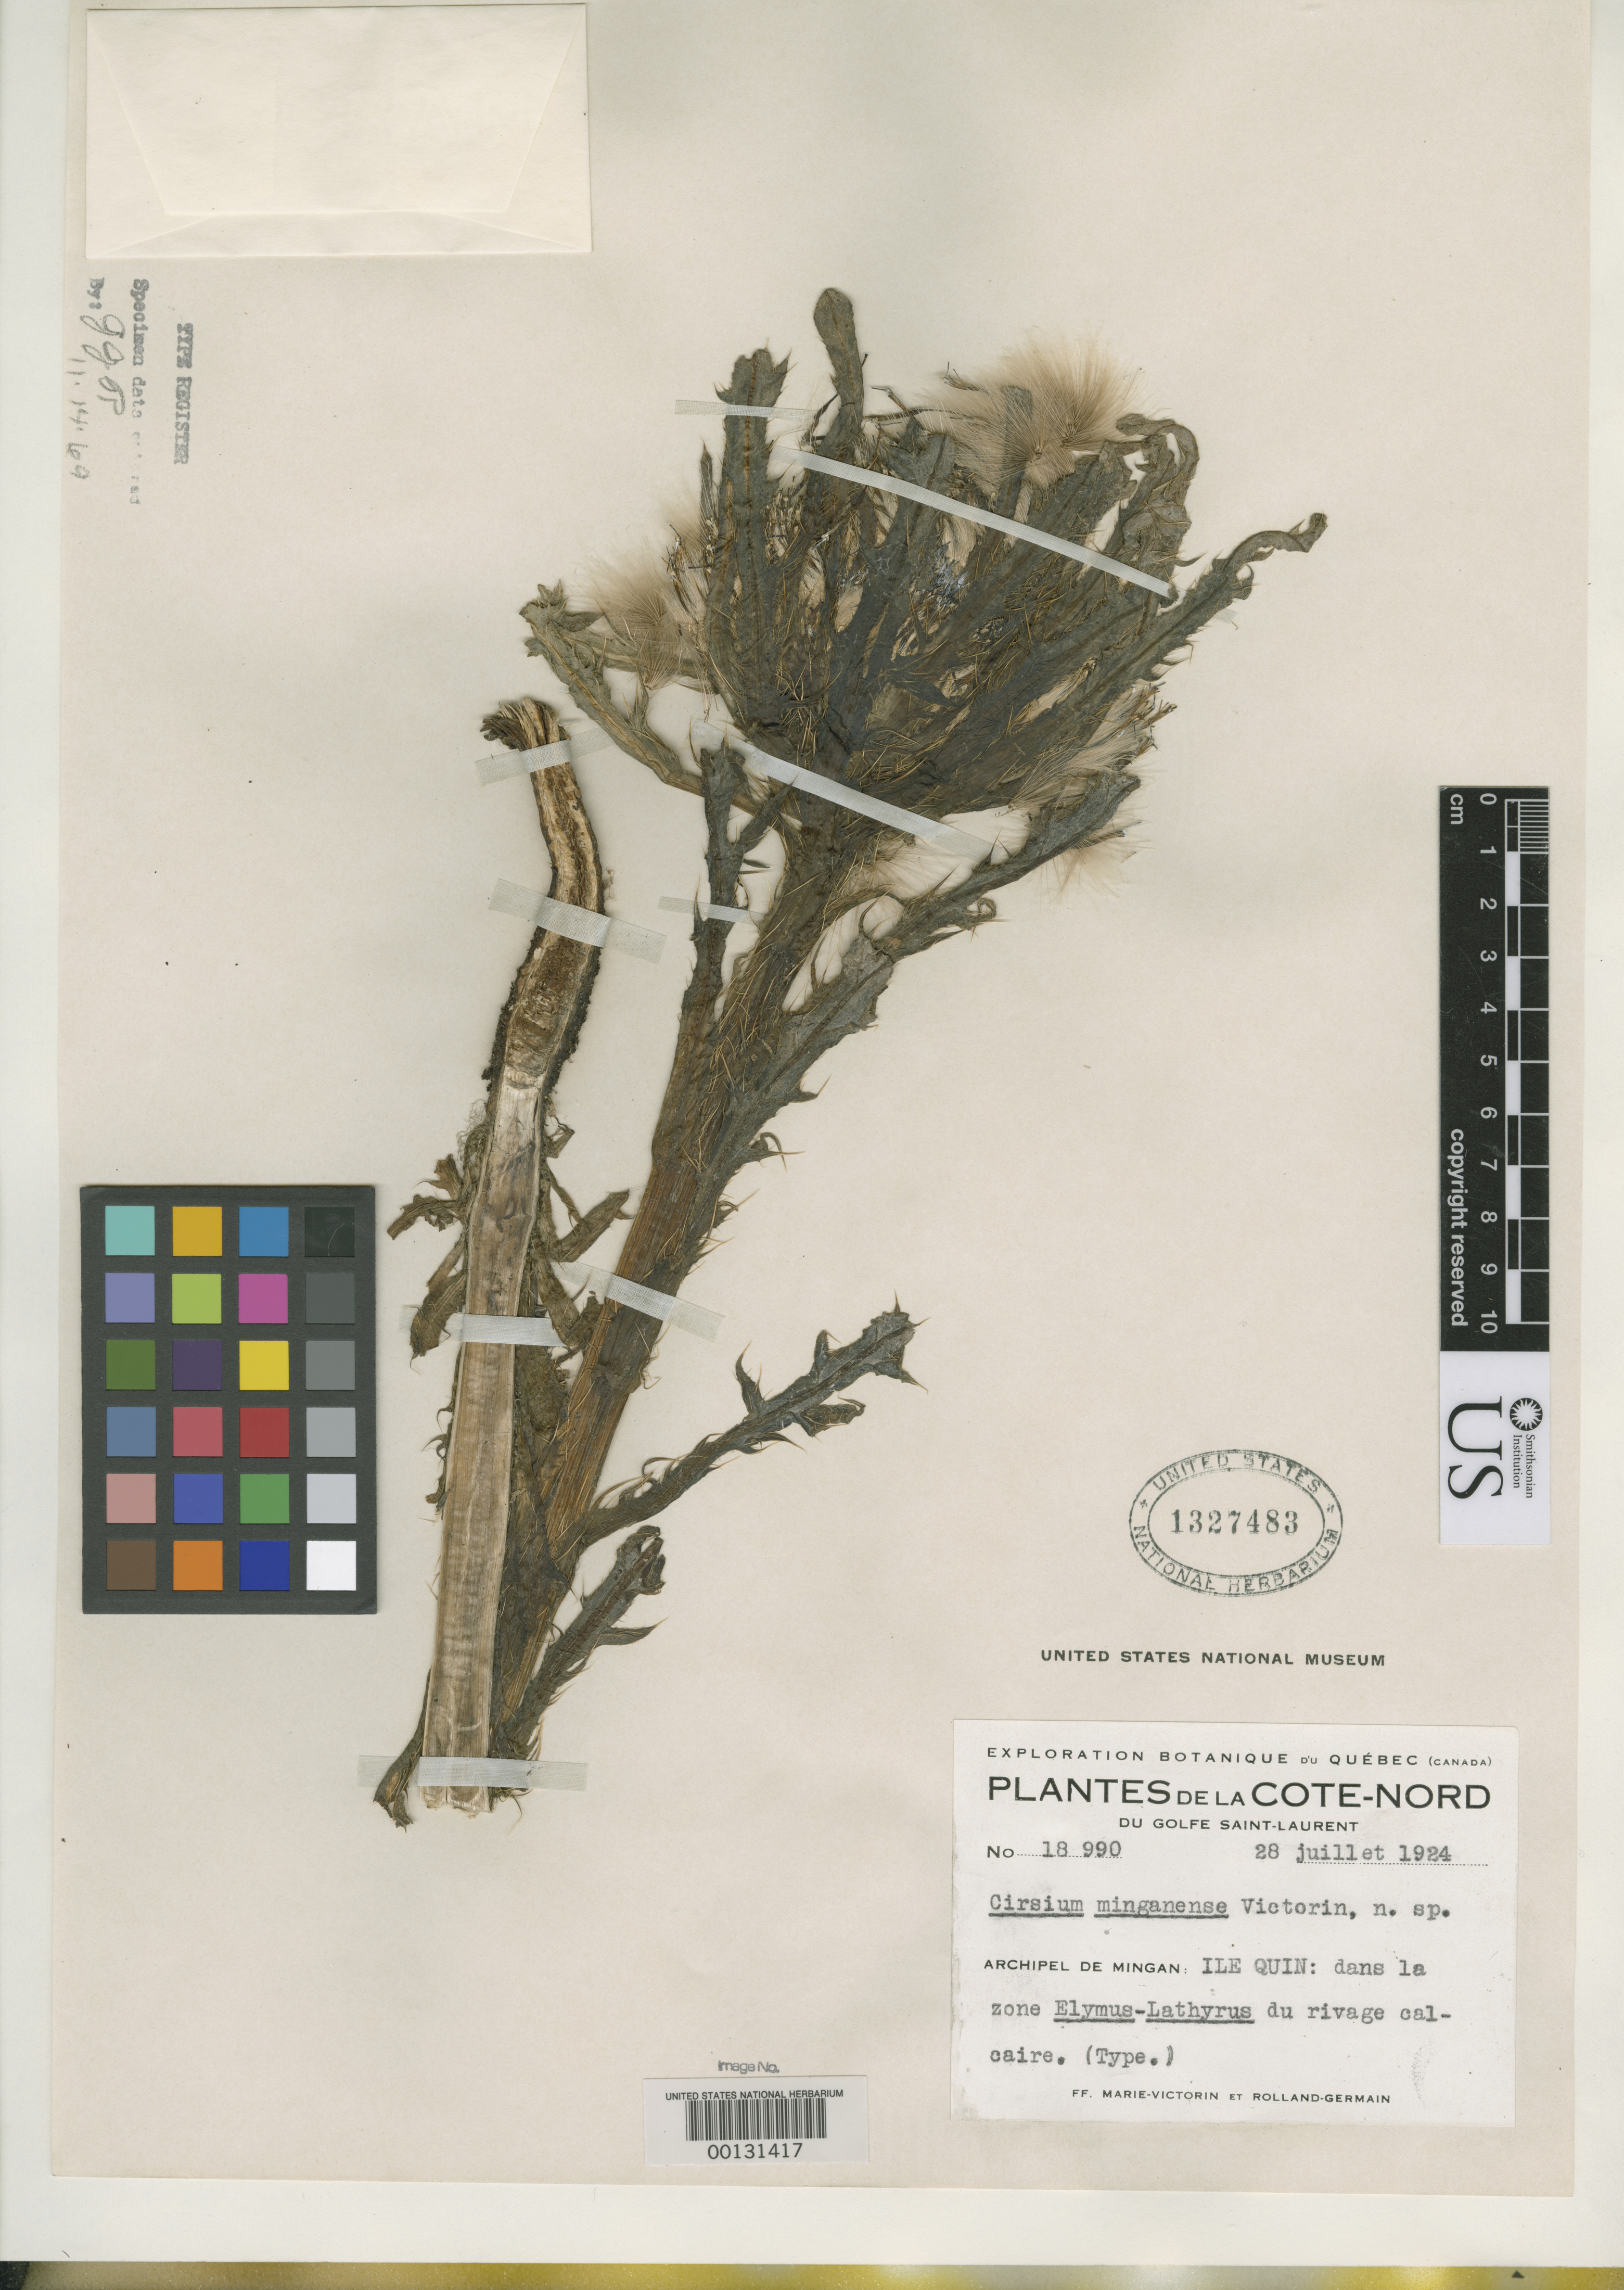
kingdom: Plantae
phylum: Tracheophyta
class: Magnoliopsida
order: Asterales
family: Asteraceae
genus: Cirsium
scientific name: Cirsium minganense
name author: Vict.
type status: Type Collection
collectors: Fr. Marie-Victorin & Rolland-Germain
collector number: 18990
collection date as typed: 20 Jul 1924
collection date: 1924-07-20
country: Canada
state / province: Quebec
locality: Gulf of St. Lawrence, Archipel de Mingan, Ile Quin, dans la zone. [Gulf of Saint Lawrence, Mingan Archipelago, Quin Island, within the area.]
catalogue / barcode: US 1327483